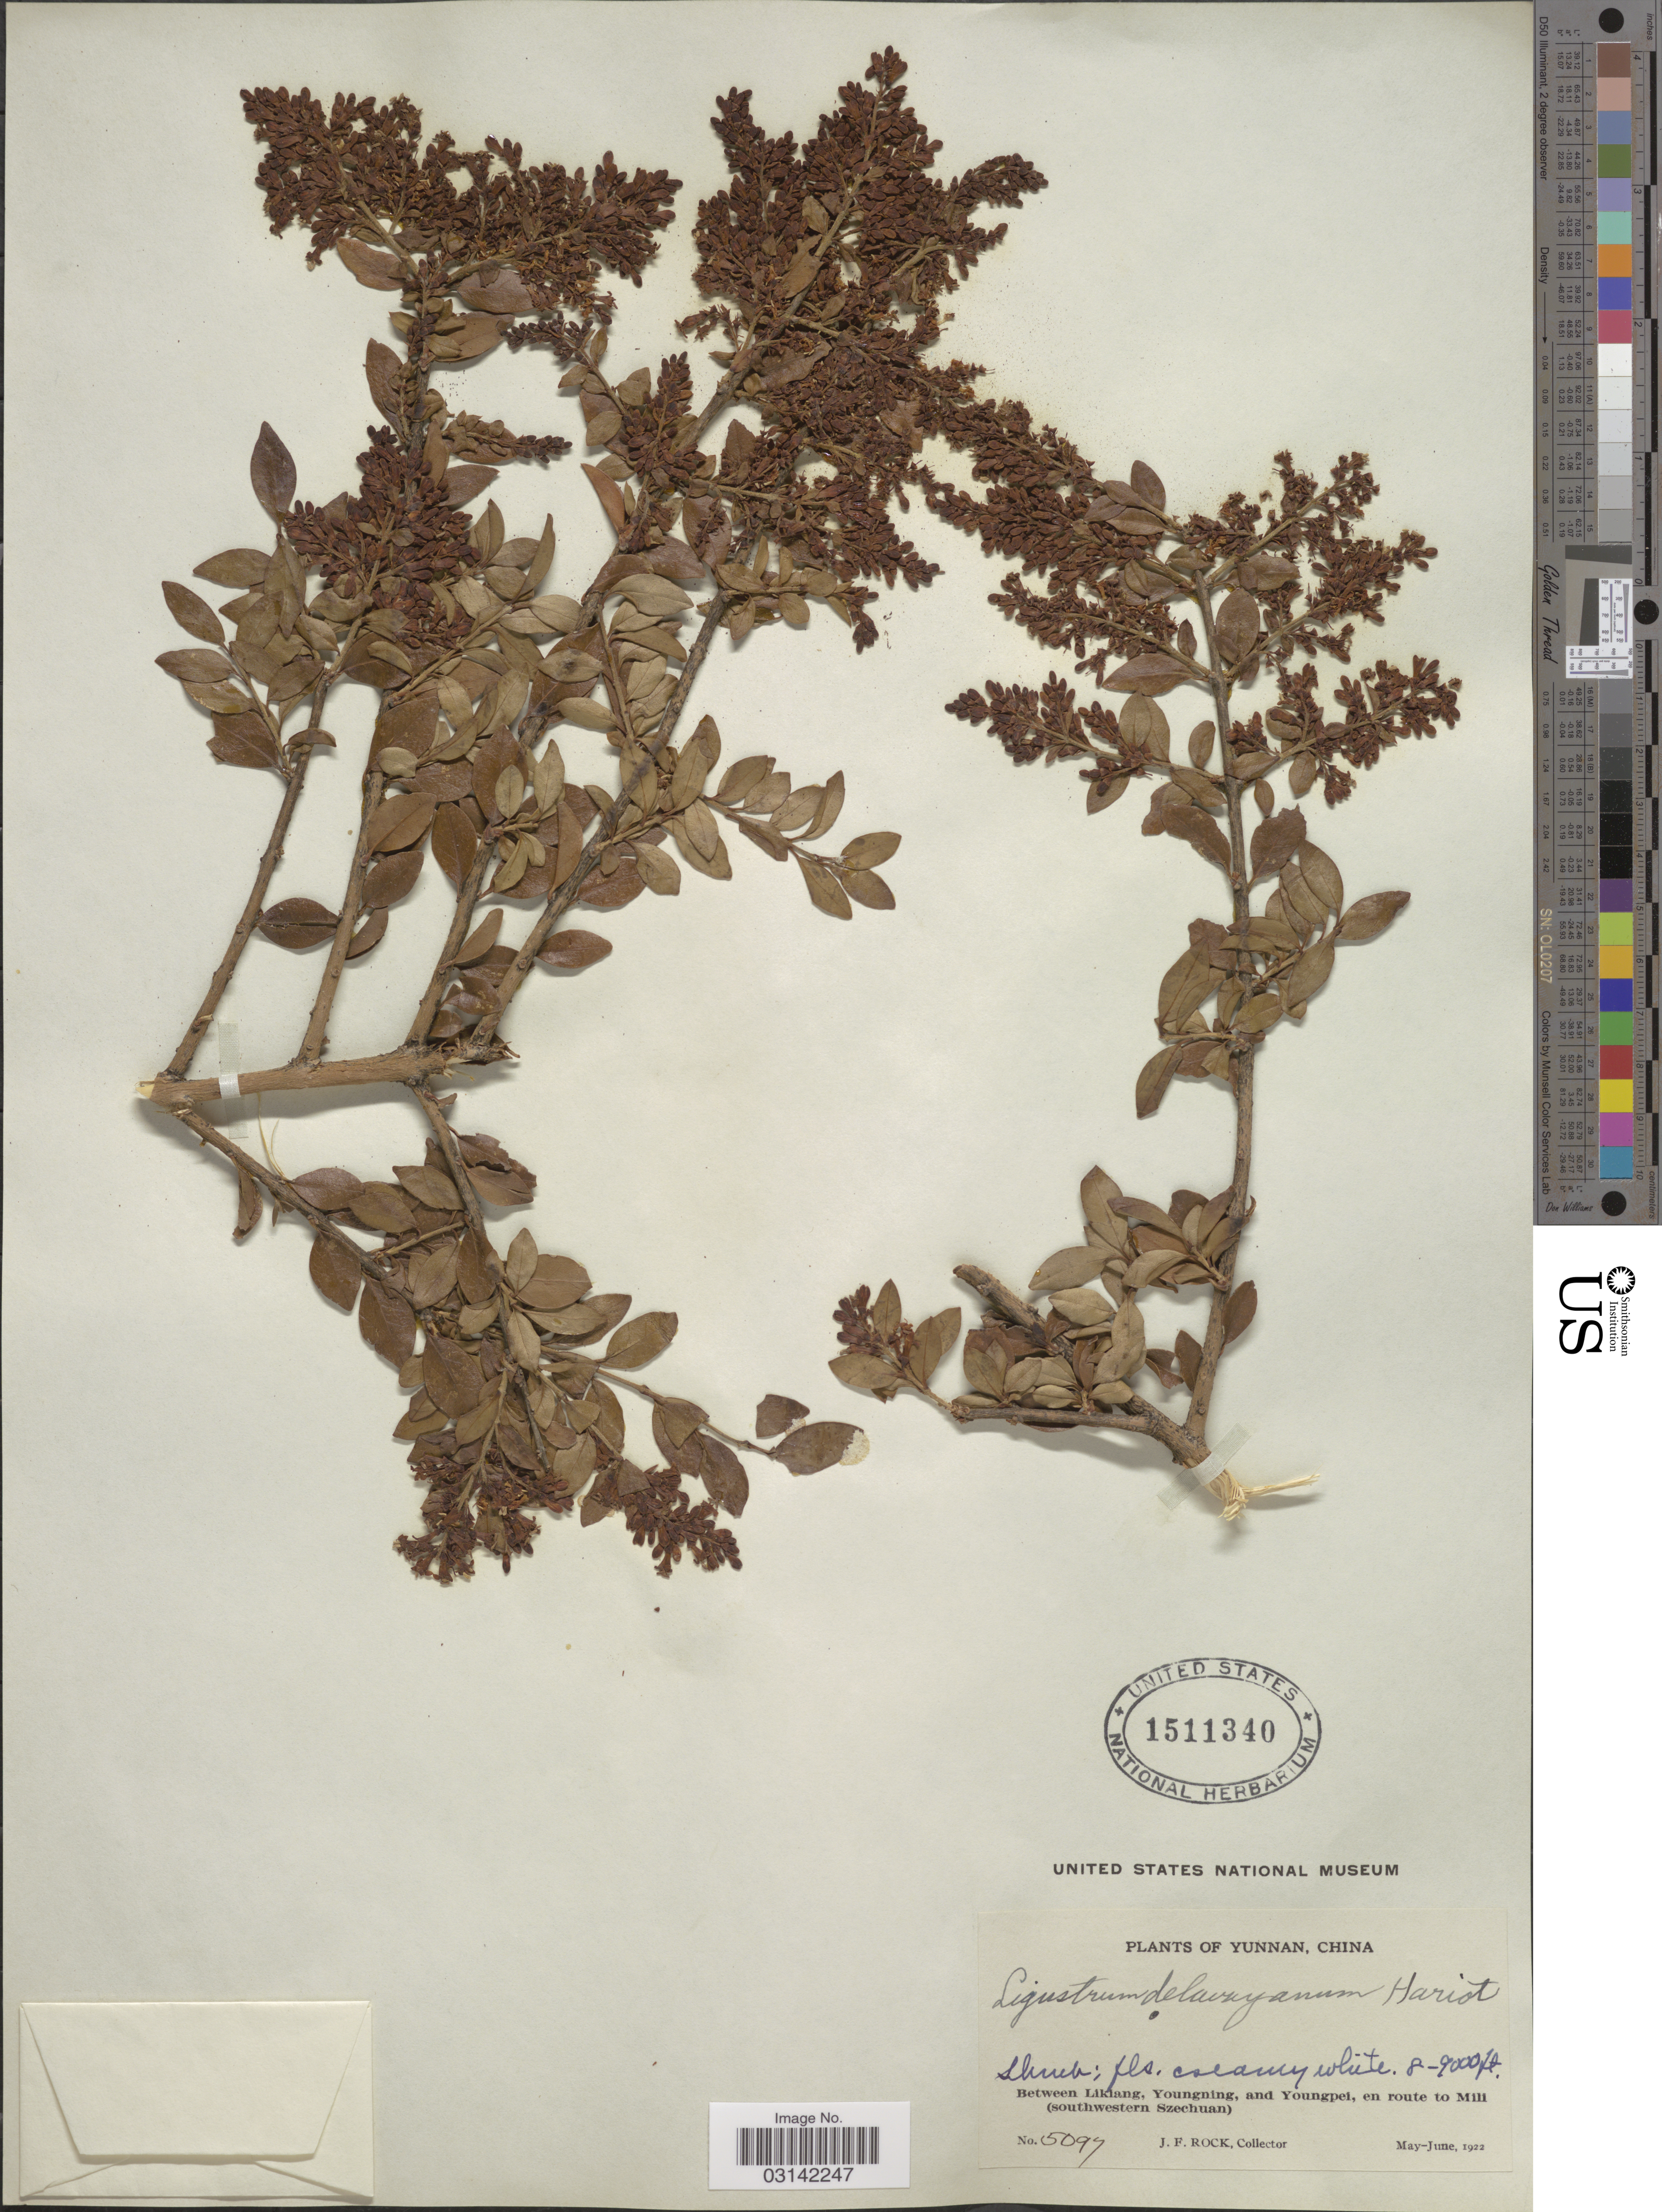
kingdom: Plantae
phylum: Tracheophyta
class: Magnoliopsida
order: Lamiales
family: Oleaceae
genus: Ligustrum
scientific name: Ligustrum delavayanum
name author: Har.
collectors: J. Rock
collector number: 5097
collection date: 1922-05/1922-06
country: China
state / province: Yunnan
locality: Between Likiang, Youngning, and Youngpei, en route to Mili (southwestern Szechuan).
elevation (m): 2438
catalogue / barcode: US 1511340